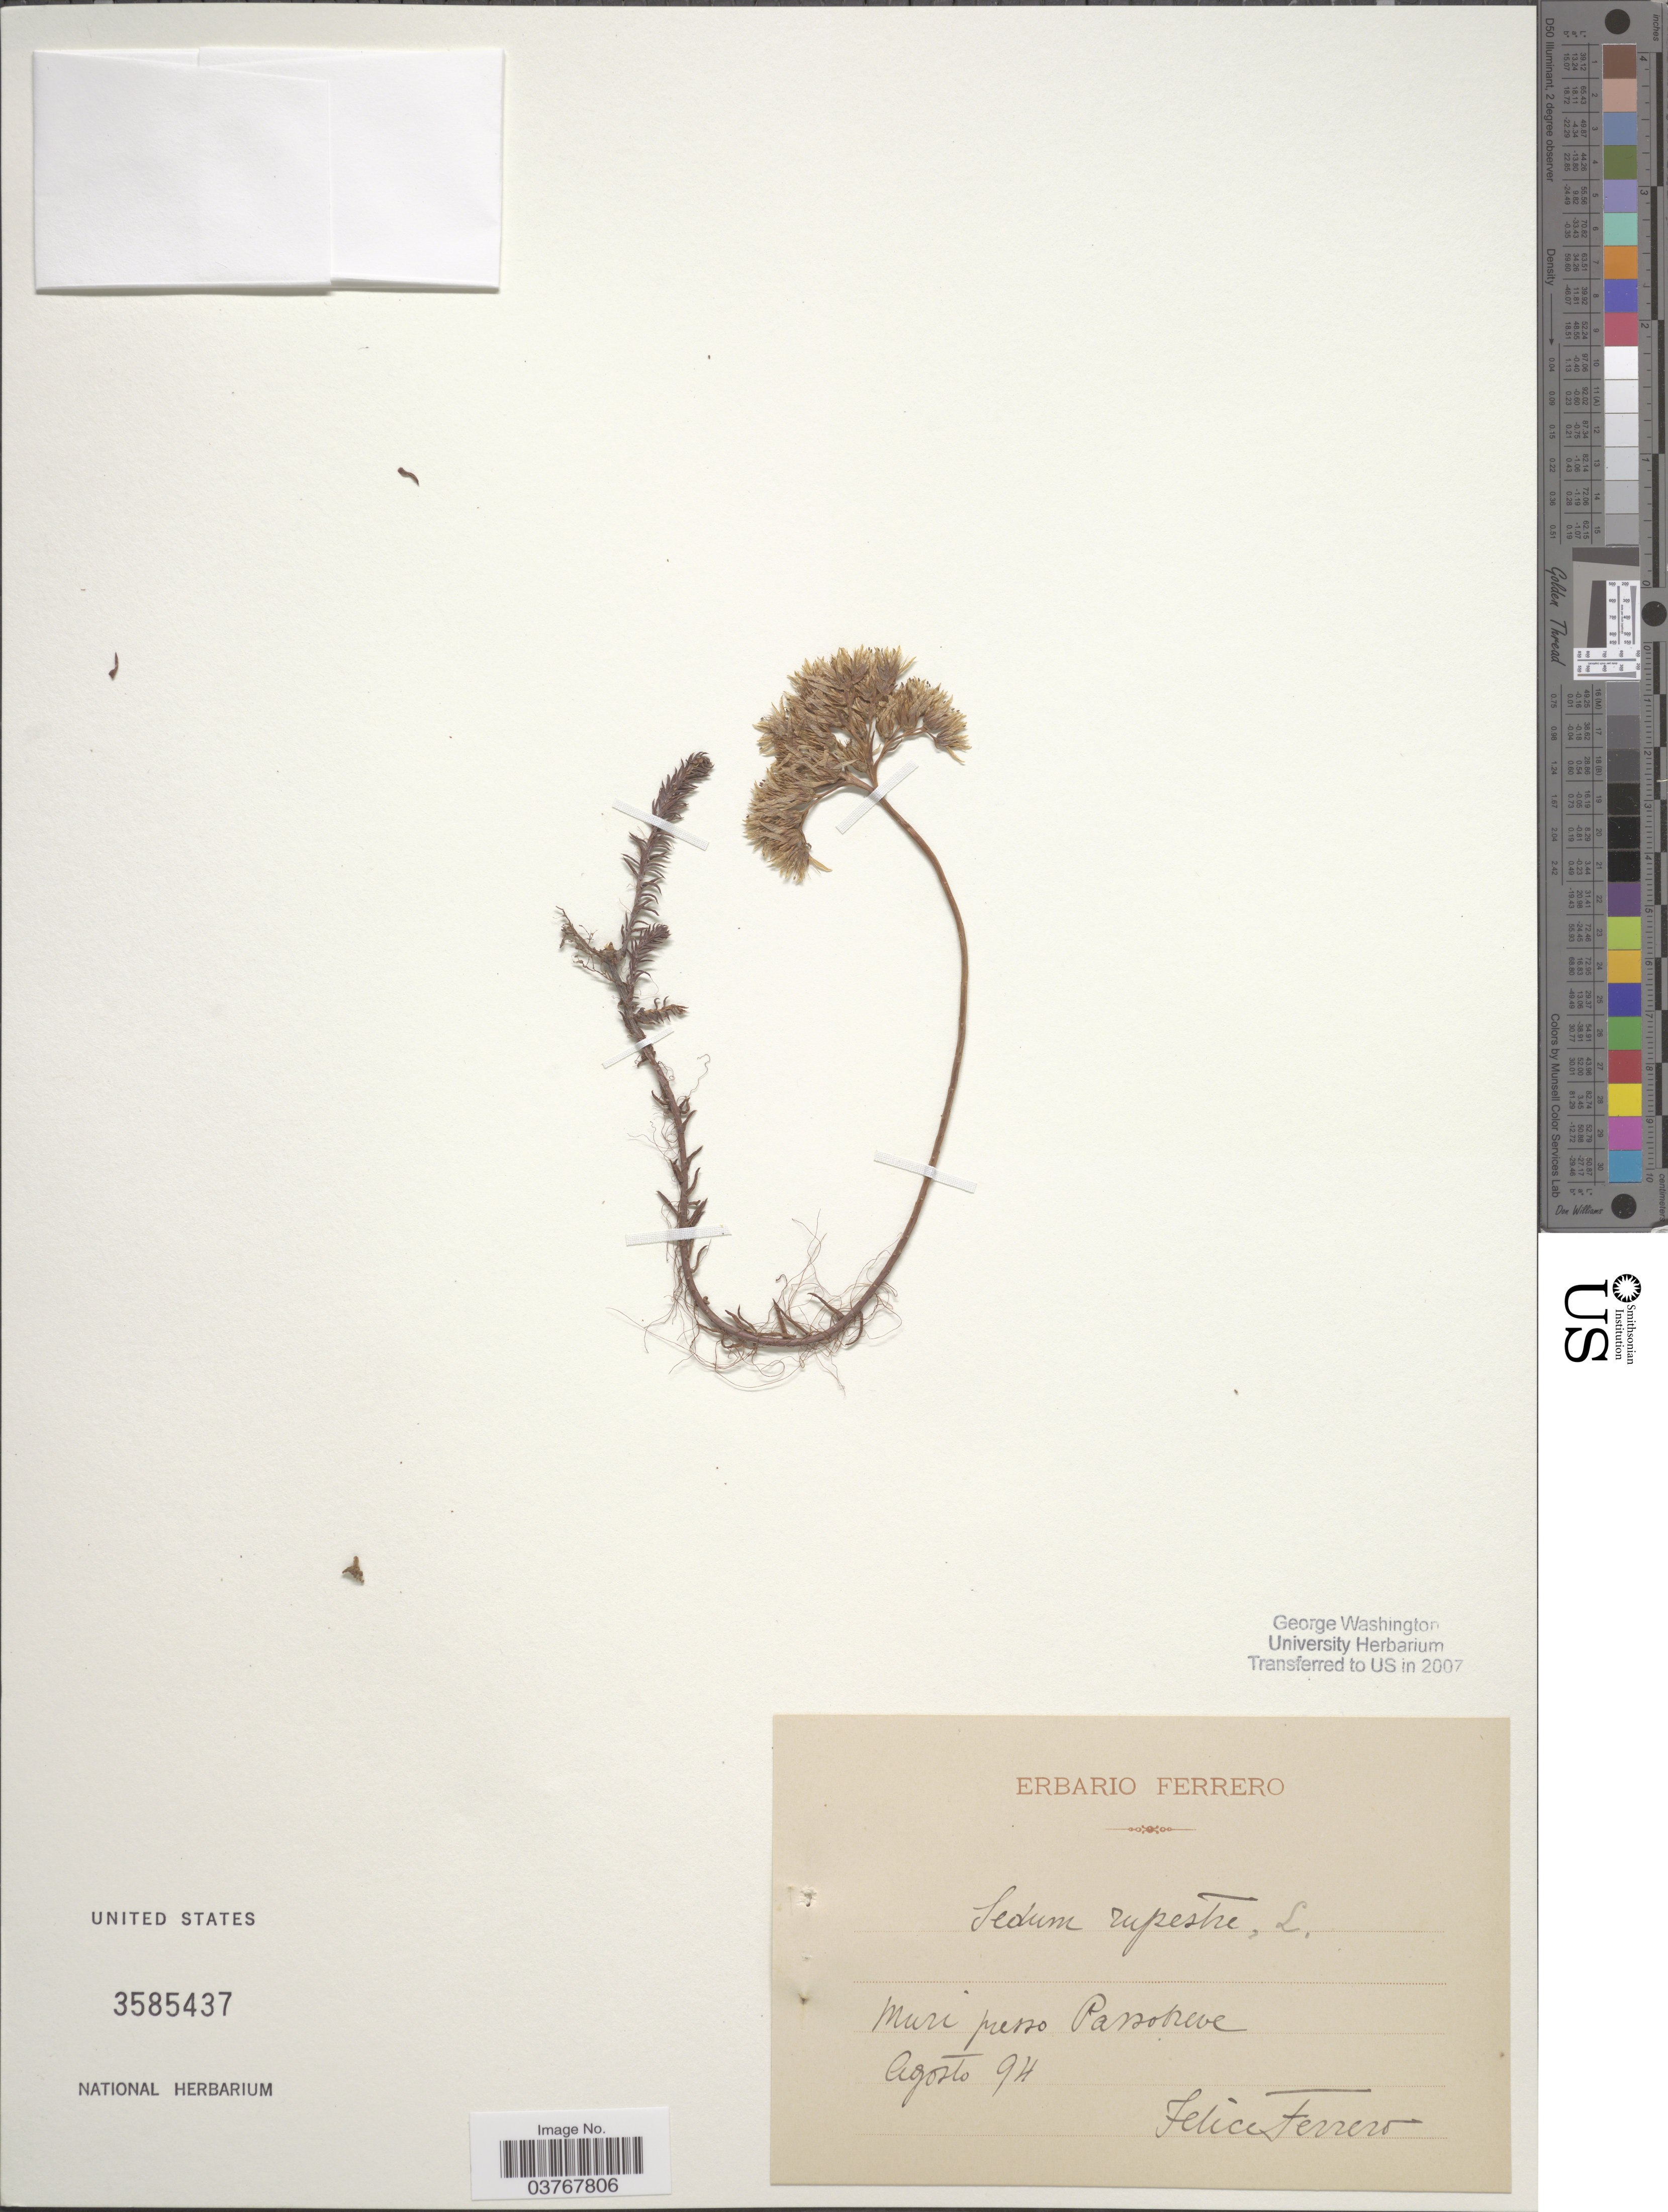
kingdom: Plantae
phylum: Tracheophyta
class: Magnoliopsida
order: Saxifragales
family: Crassulaceae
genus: Petrosedum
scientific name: Petrosedum rupestre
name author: (L.) P.V. Heath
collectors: F. Ferrero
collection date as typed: Transcribed d/m/y: /8/94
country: Italy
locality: Muri presso Passobreve.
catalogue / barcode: US 3585437